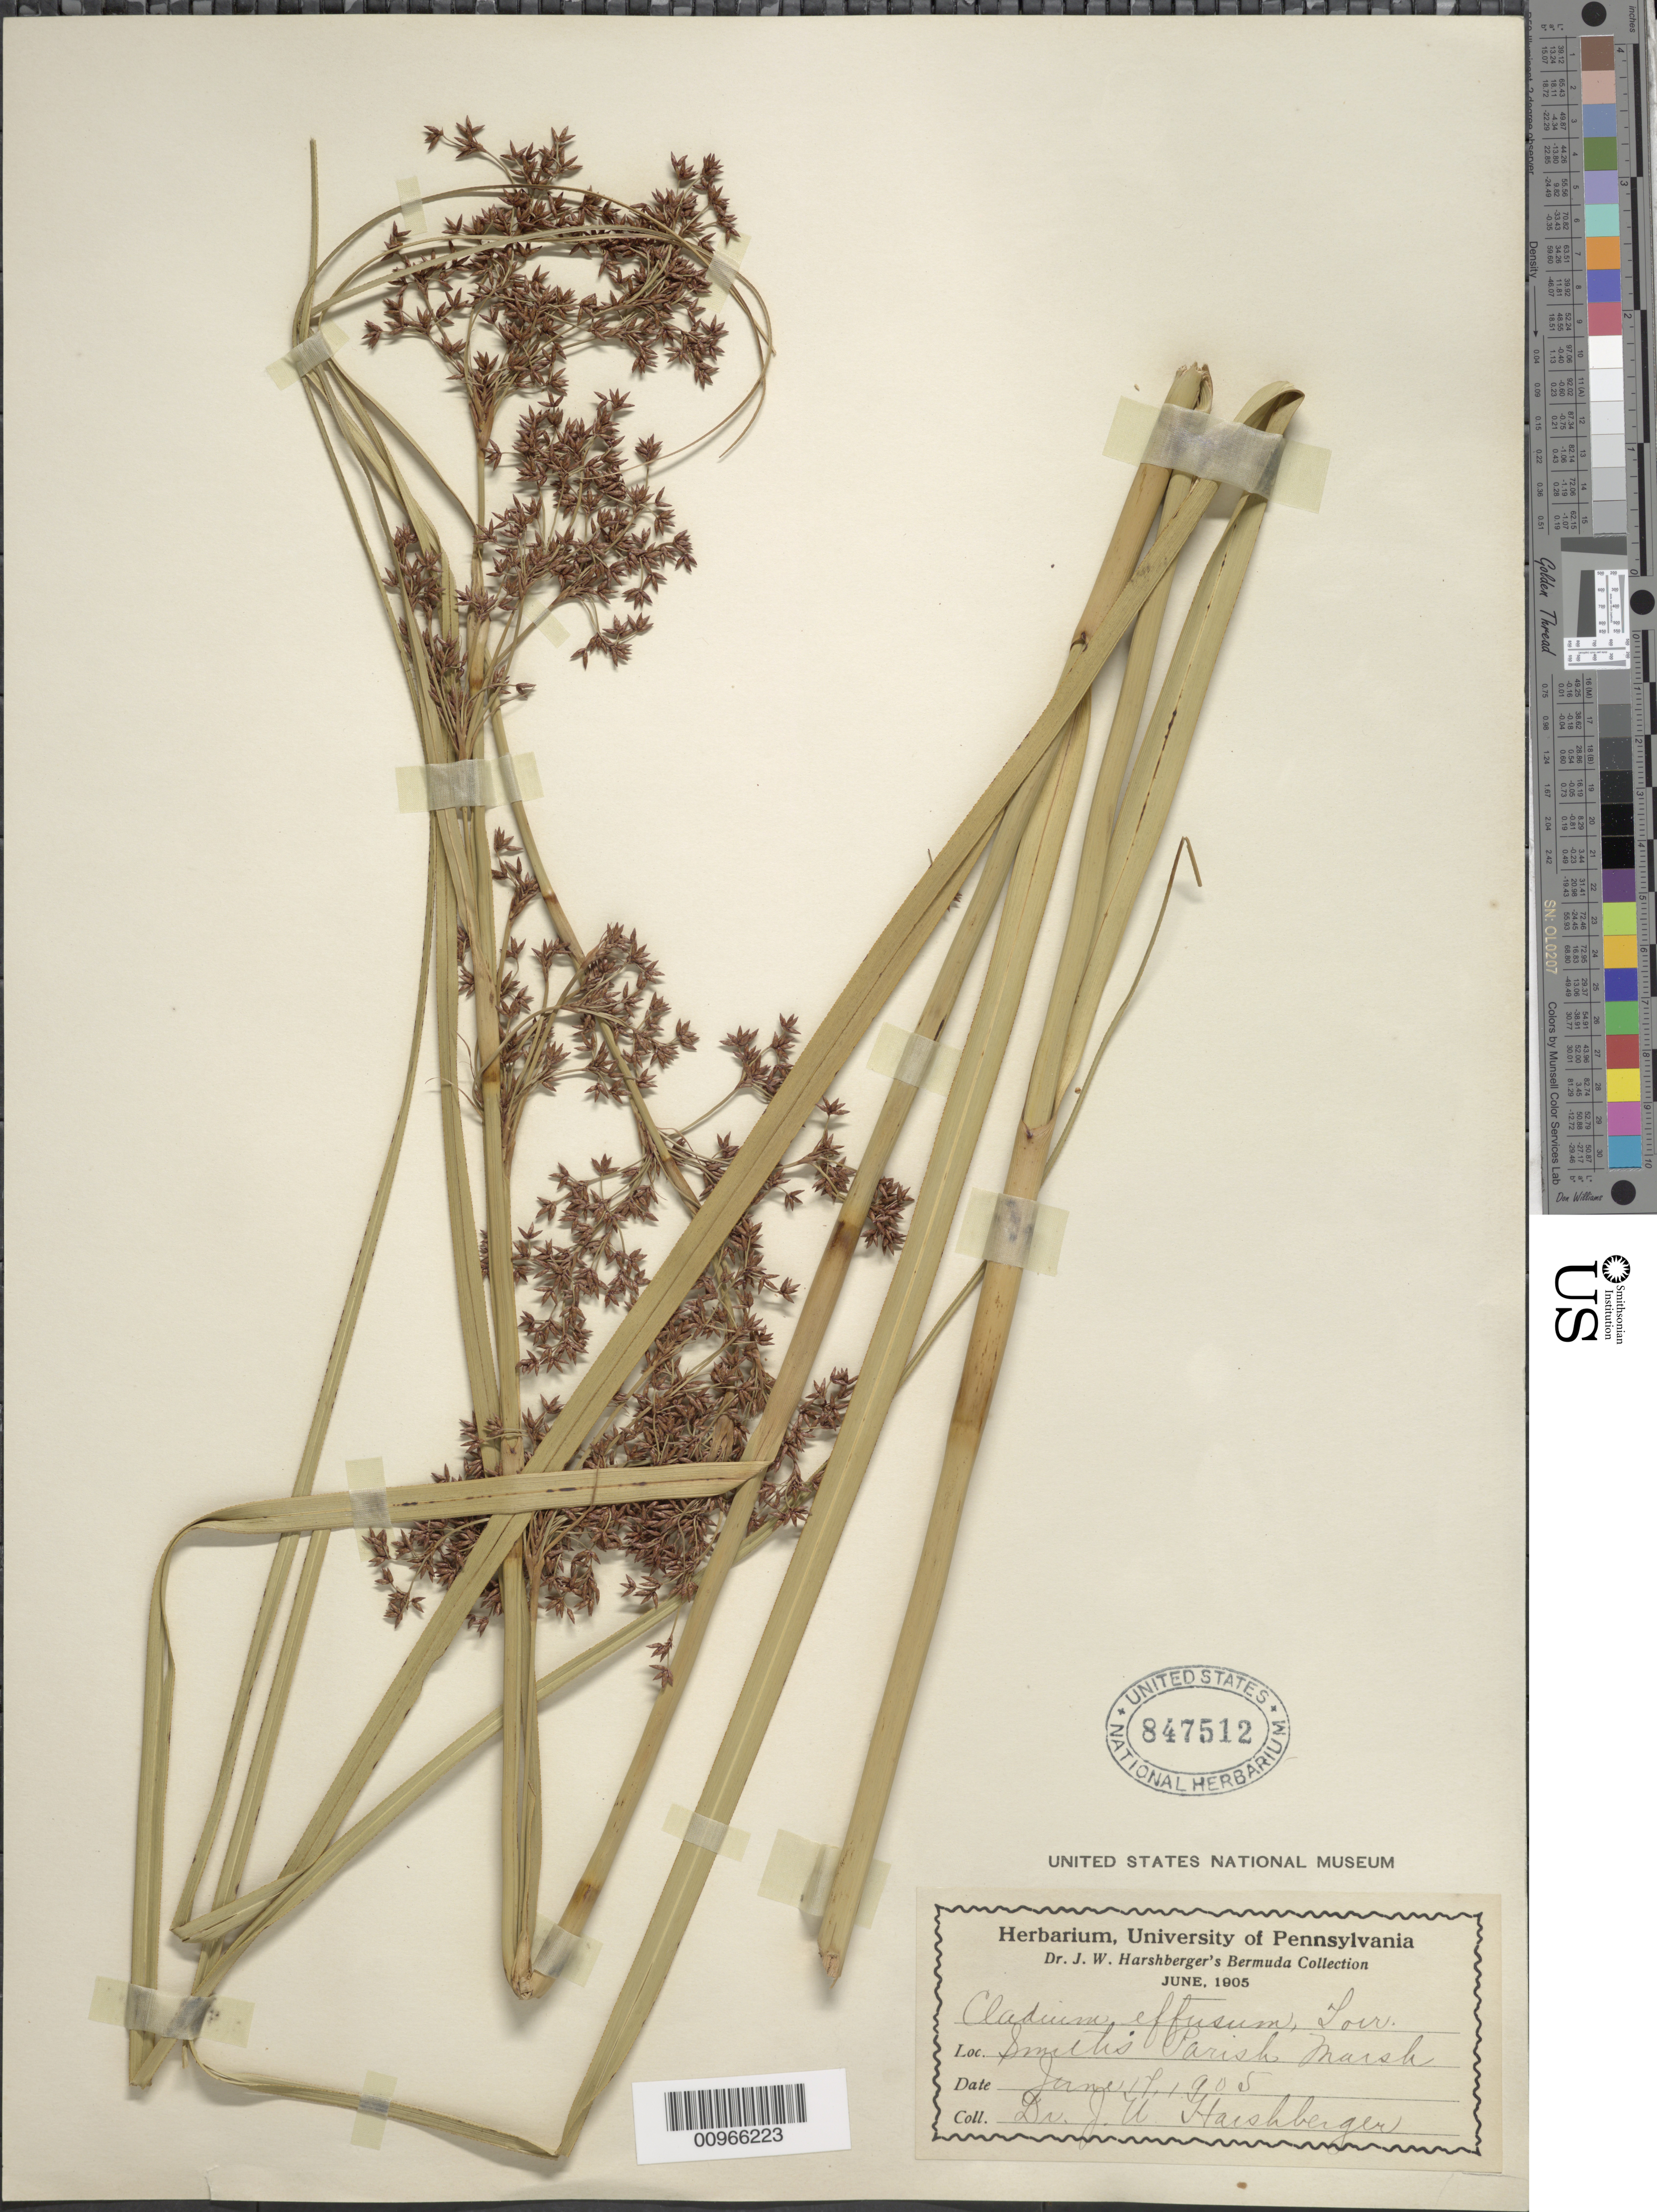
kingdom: Plantae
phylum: Tracheophyta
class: Liliopsida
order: Poales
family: Cyperaceae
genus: Cladium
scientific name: Cladium jamaicense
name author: Crantz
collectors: J. W. Harshberger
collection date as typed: Jun 1905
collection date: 1905-06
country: Bermuda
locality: Smith's Parish Marsh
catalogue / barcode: US 847512